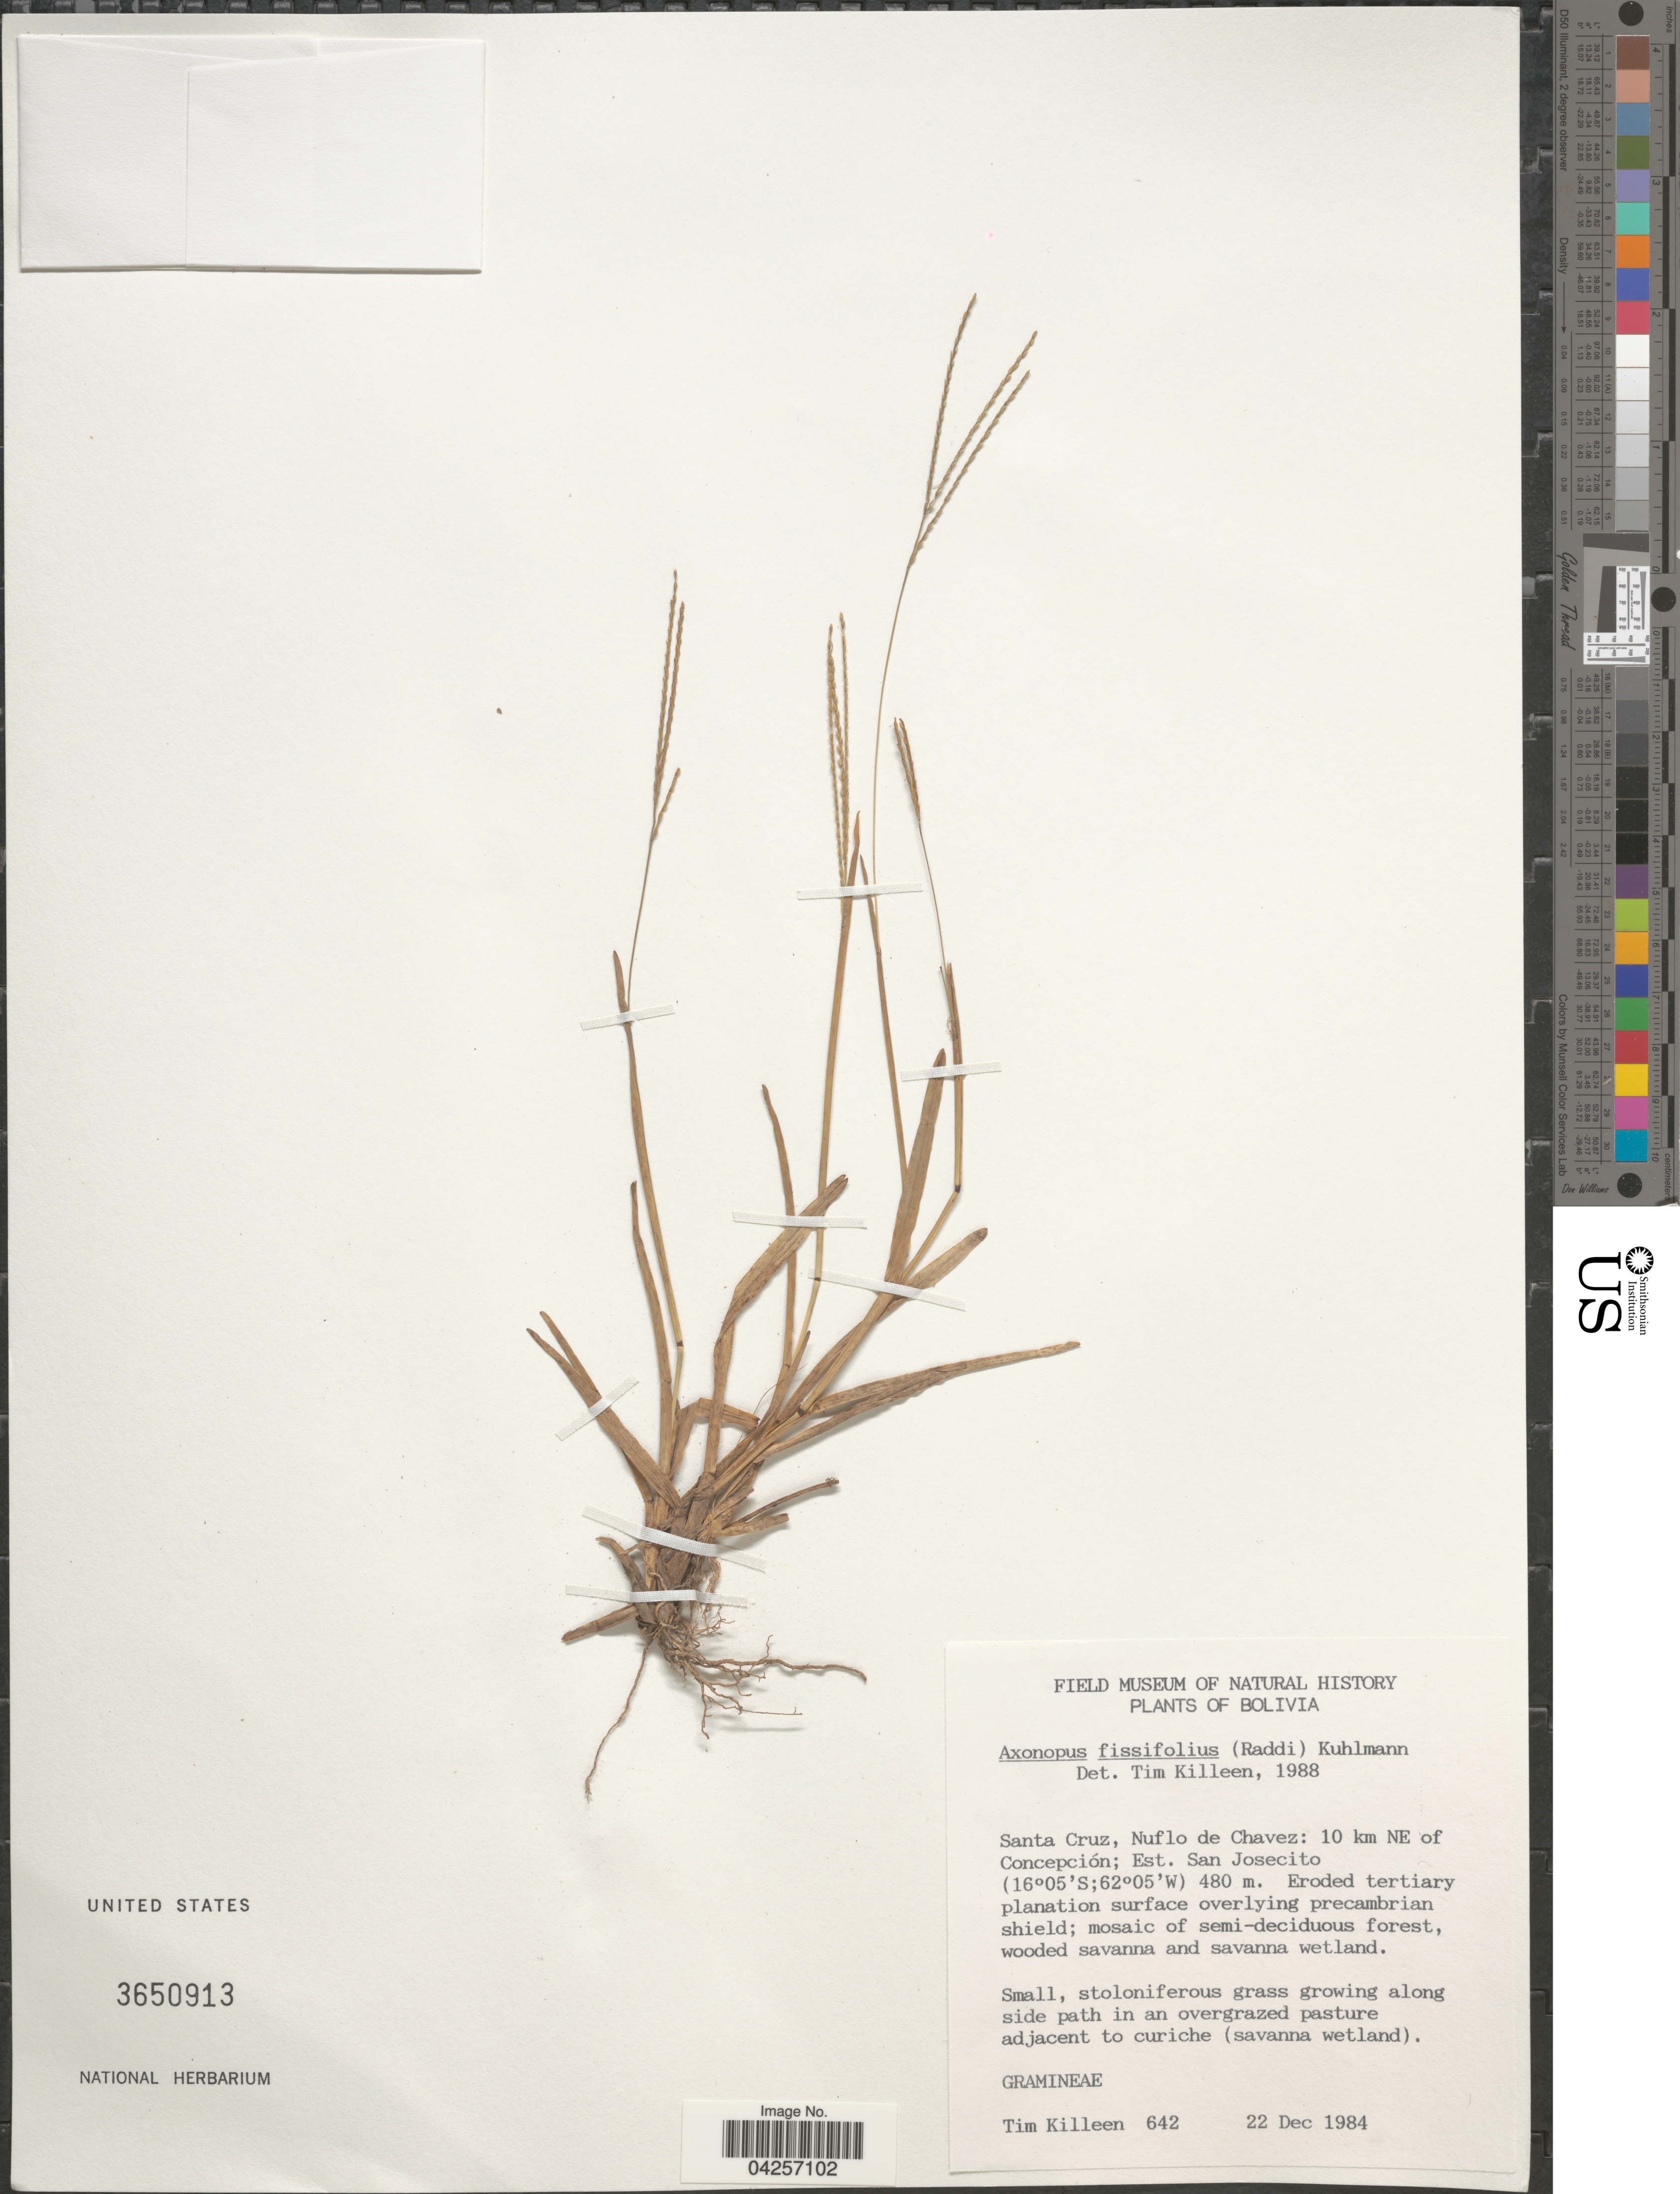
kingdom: Plantae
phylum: Tracheophyta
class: Liliopsida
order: Poales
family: Poaceae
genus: Axonopus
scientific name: Axonopus fissifolius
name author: (Raddi) Kuhlm.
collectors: T. J. Killeen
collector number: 642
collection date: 1984-12-22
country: Bolivia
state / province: Santa Cruz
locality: Nuflo de Chavez: 10 km NE of Concepción; Est. San Josecito.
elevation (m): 480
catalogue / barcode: US 3650913